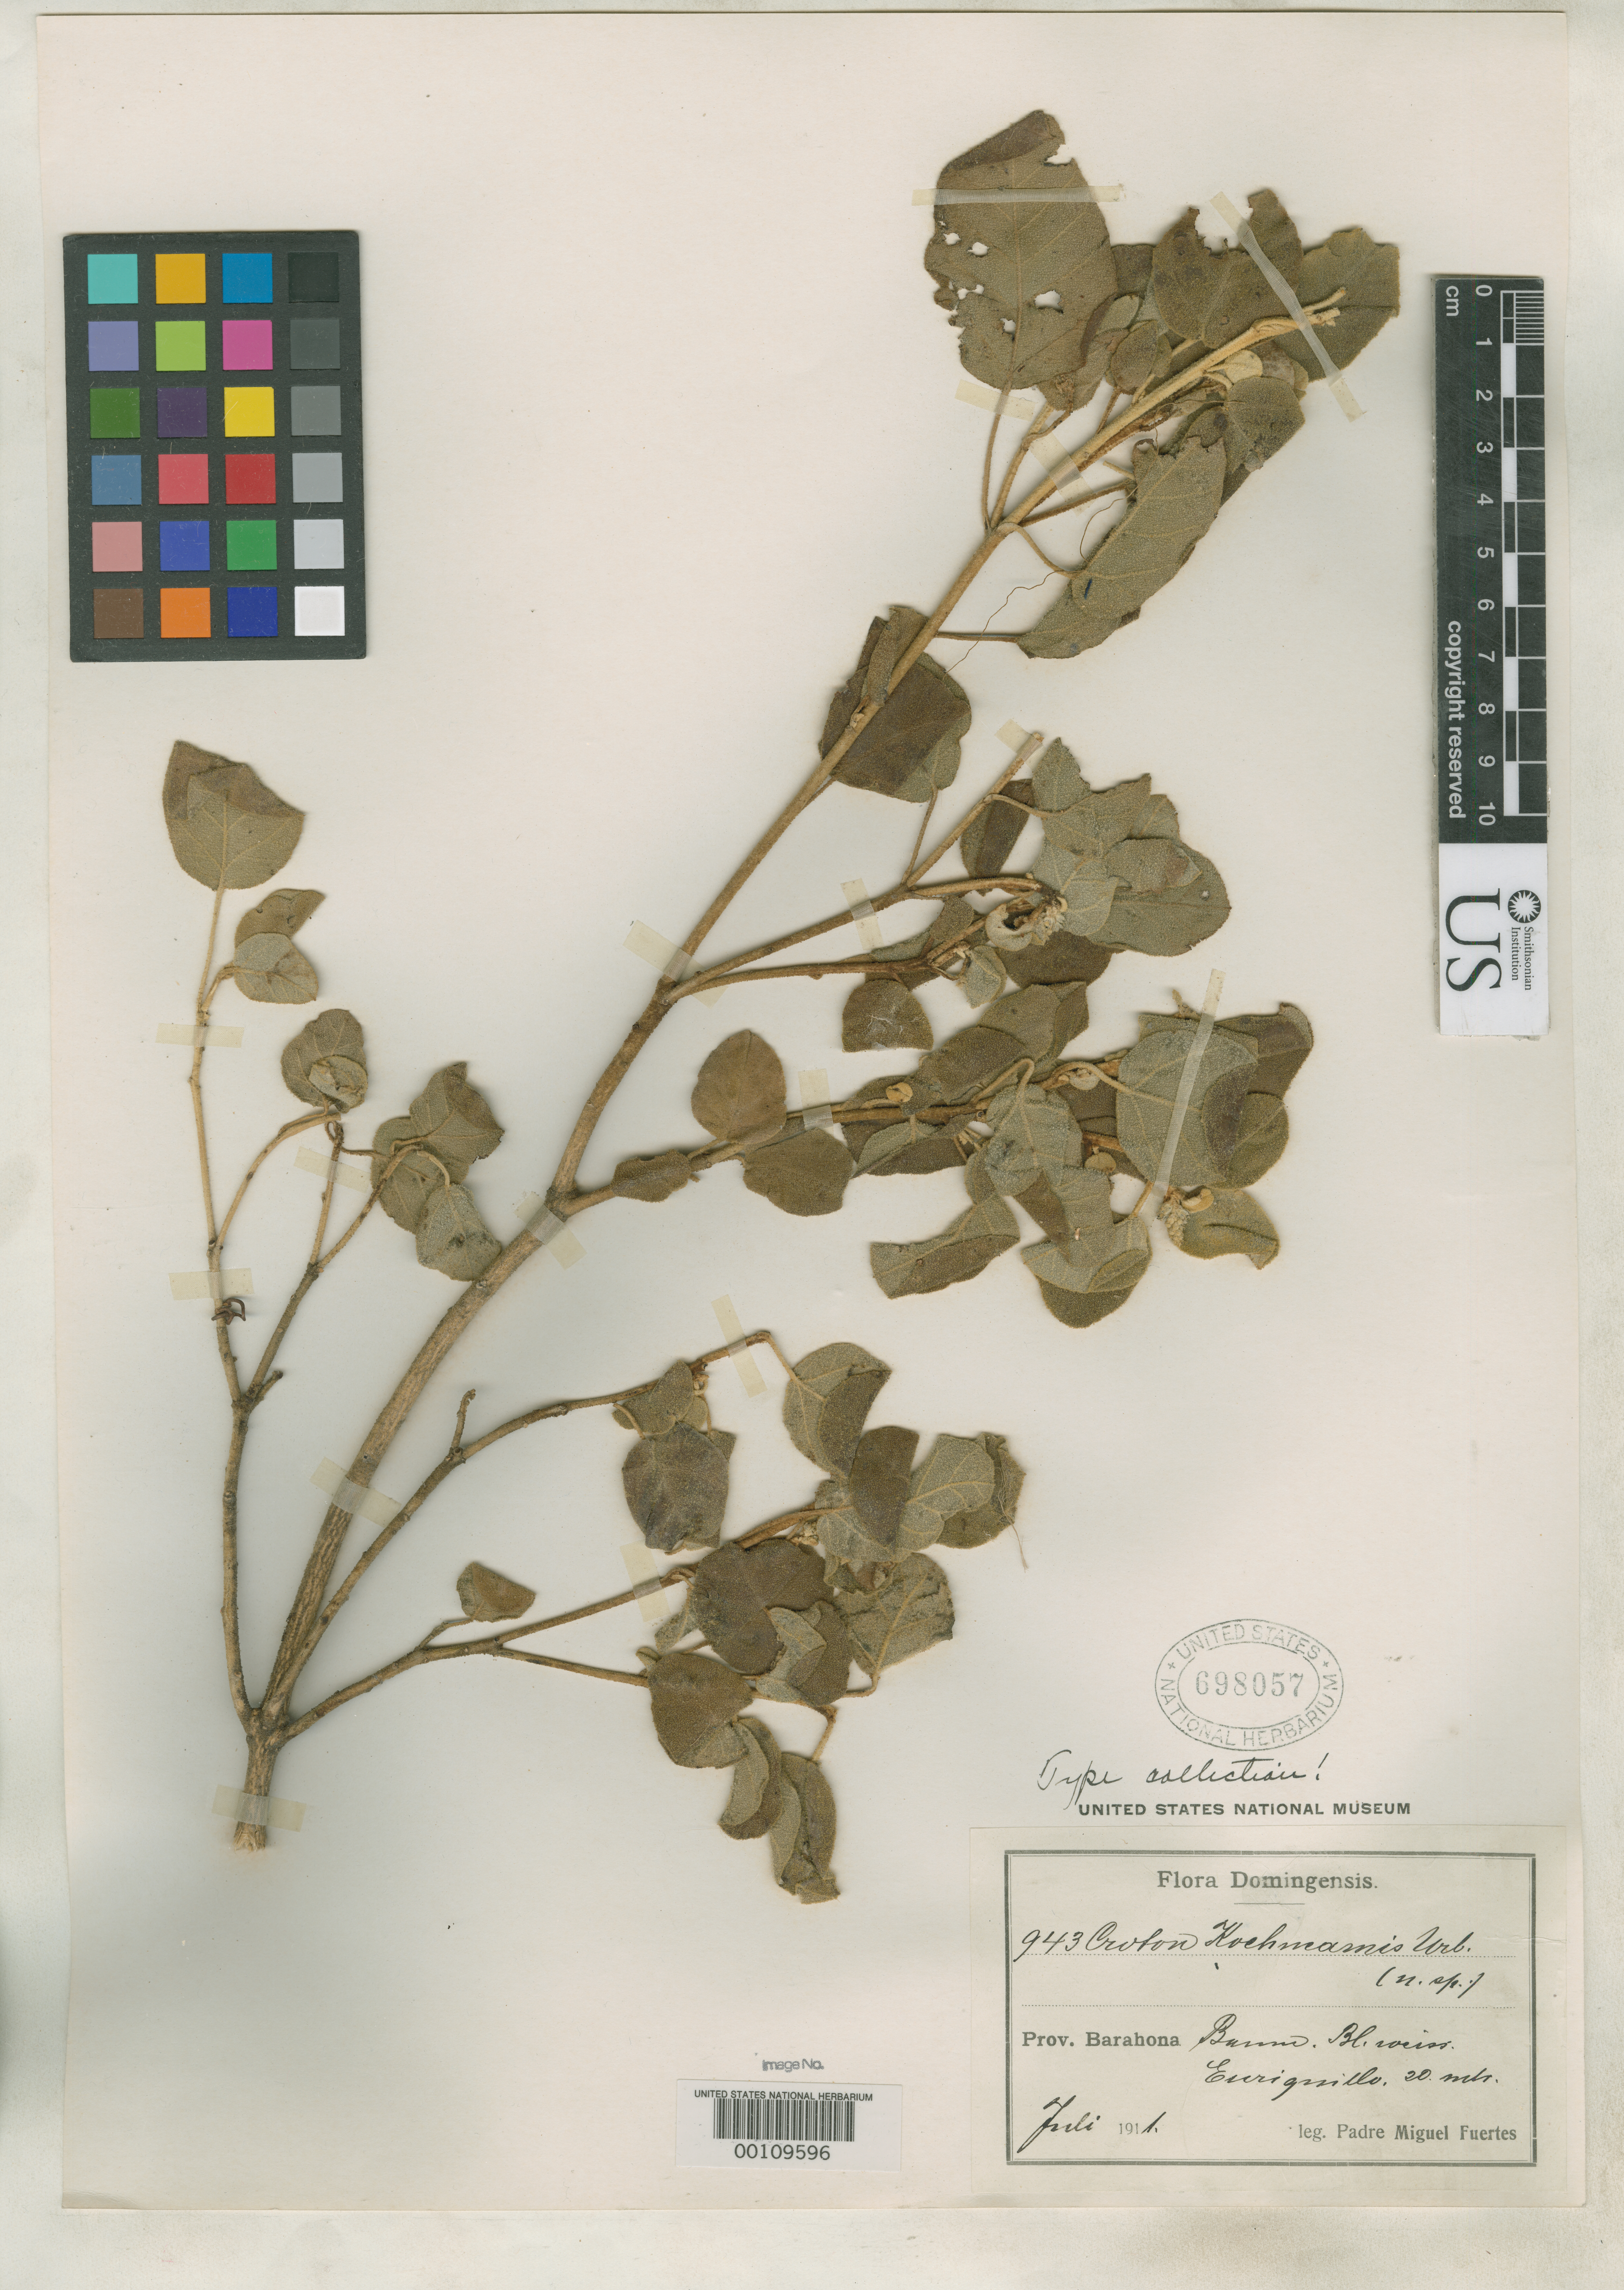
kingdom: Plantae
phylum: Tracheophyta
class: Magnoliopsida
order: Malpighiales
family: Euphorbiaceae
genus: Croton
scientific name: Croton koehneanus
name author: Urb.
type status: Isotype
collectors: M. D. Fuertes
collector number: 943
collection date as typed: Jul 1911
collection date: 1911-07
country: Dominican Republic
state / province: Barahona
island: Hispaniola Island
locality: Near Enriquillo.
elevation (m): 20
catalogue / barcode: US 698057